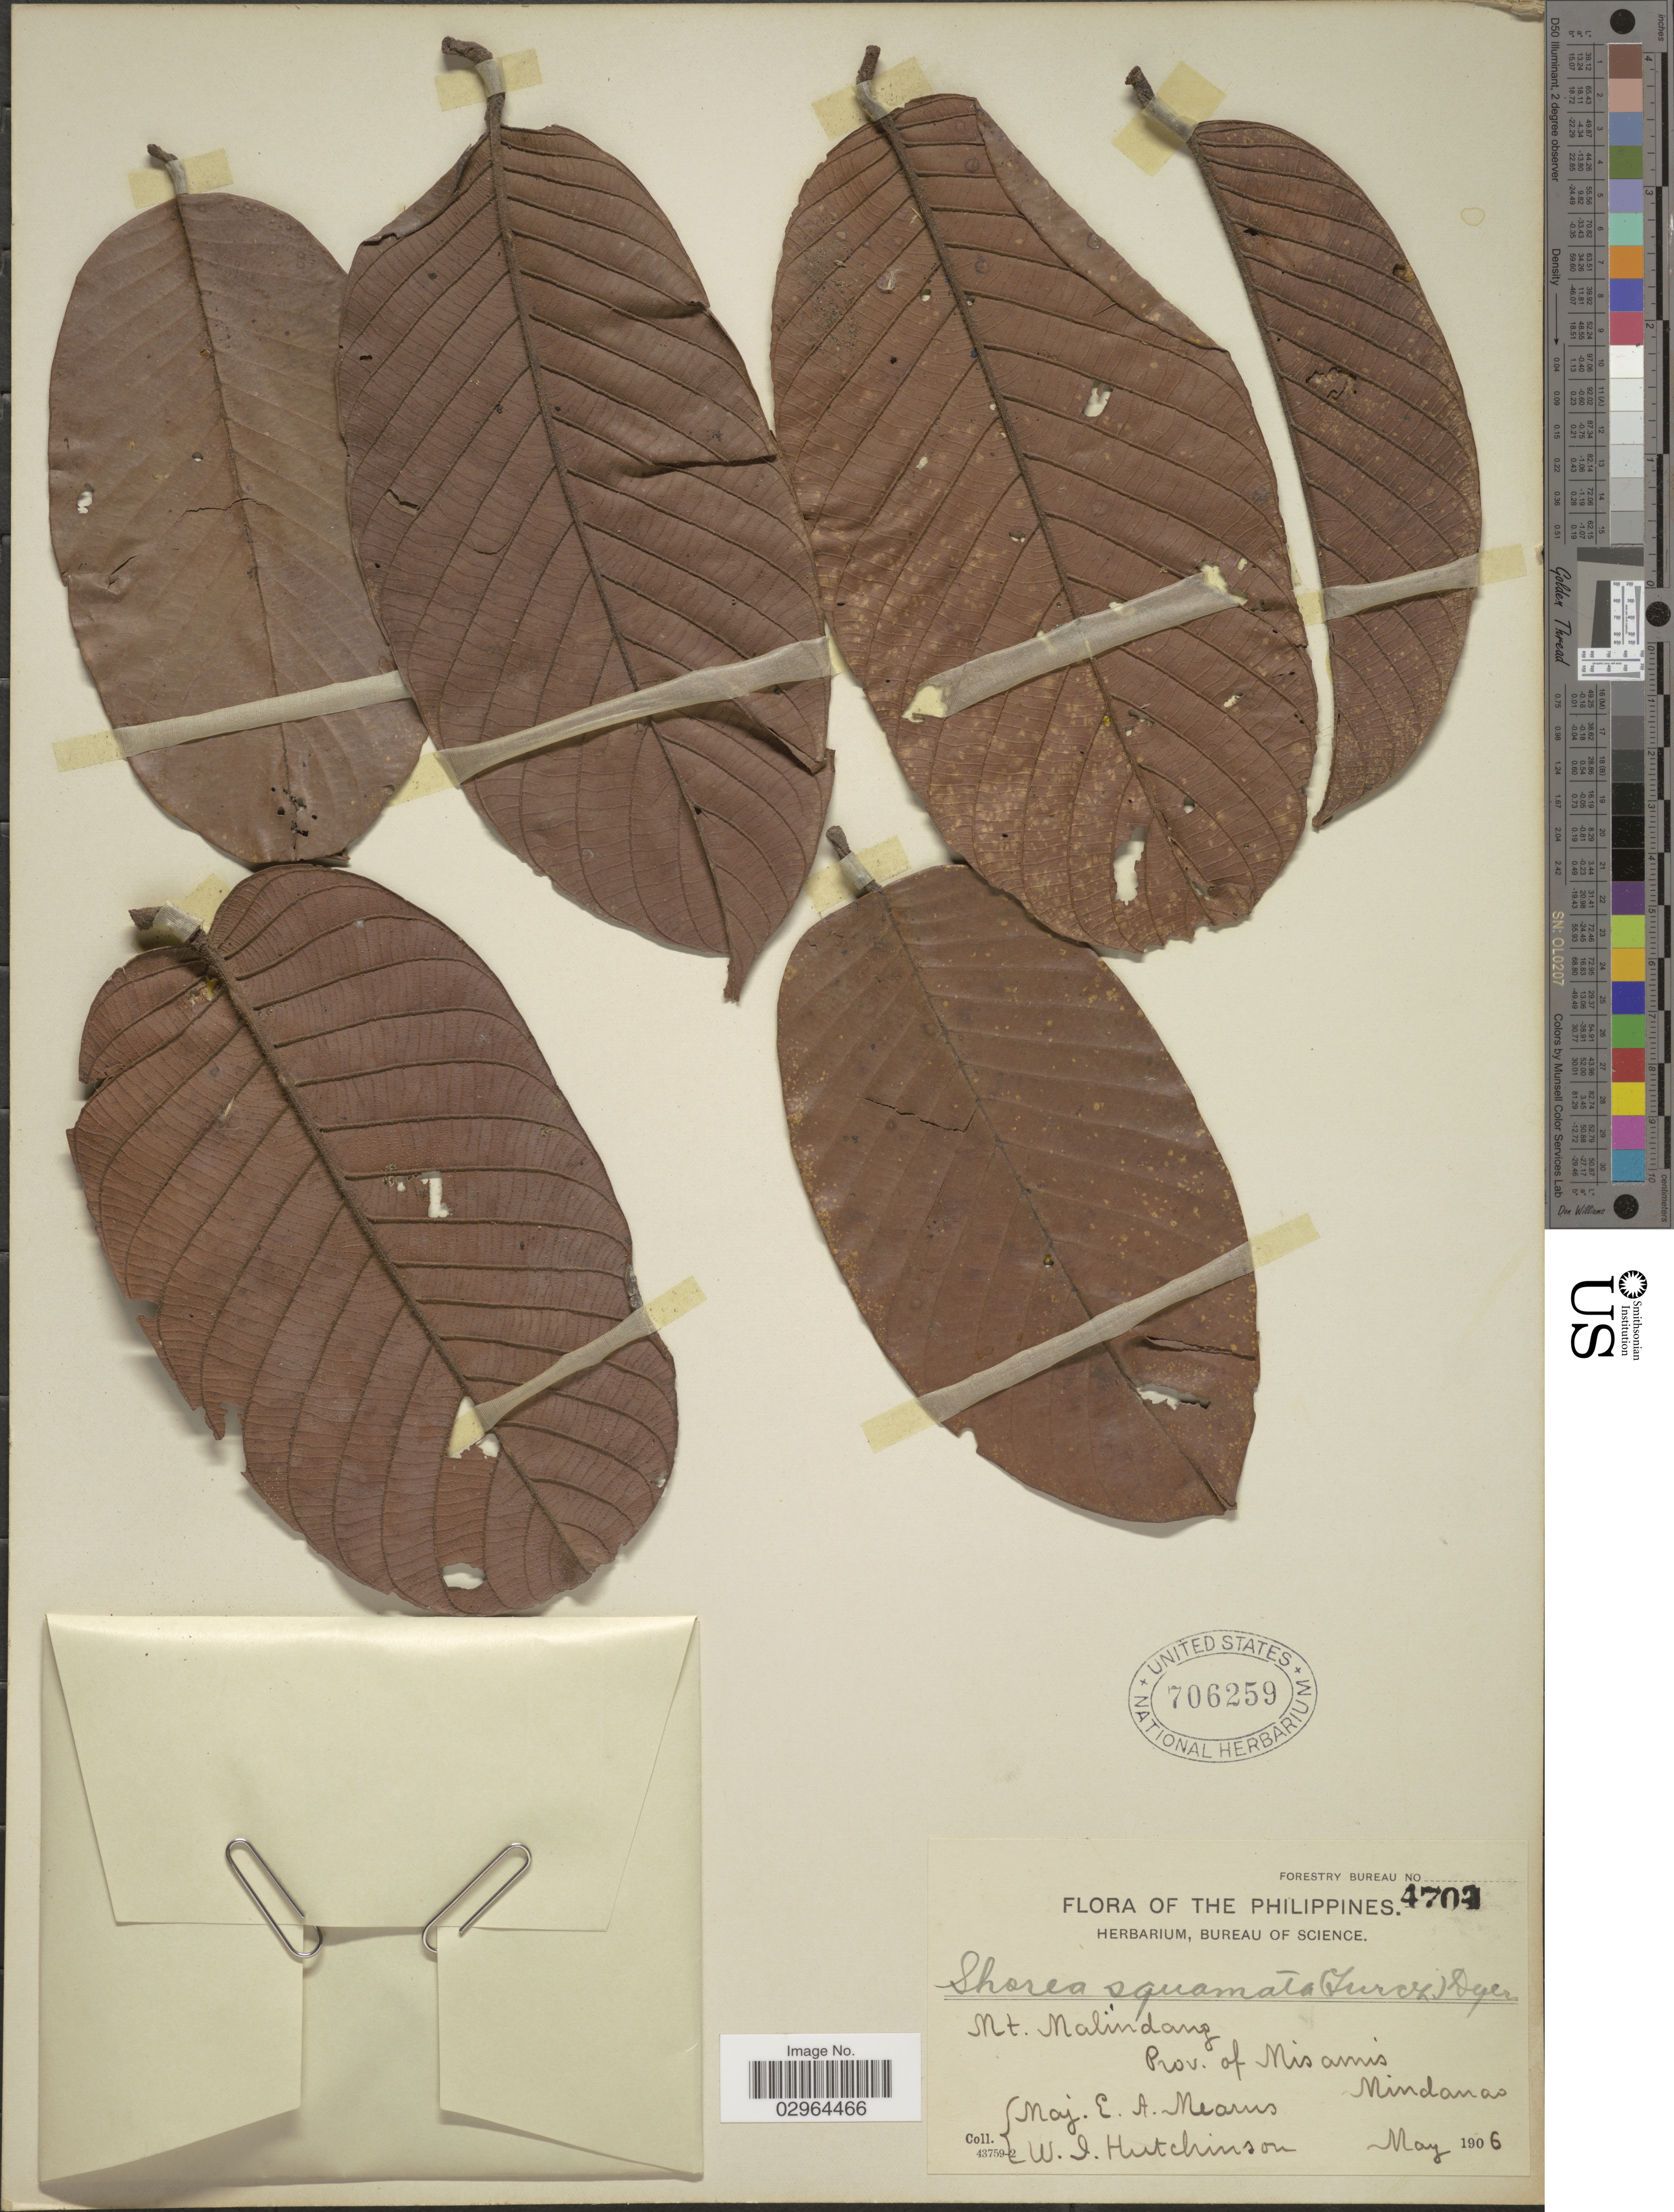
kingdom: Plantae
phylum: Tracheophyta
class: Magnoliopsida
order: Malvales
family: Dipterocarpaceae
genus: Rubroshorea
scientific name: Rubroshorea palosapis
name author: (Blanco) P.S. Ashton & J. Heck.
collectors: E. A. Mearns & W. Hutchinson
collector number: Forestry Bureau 4703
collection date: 1906-05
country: Philippines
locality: Mt. Malindang, Prov. of Misamis, Mindanao.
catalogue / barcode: US 706259